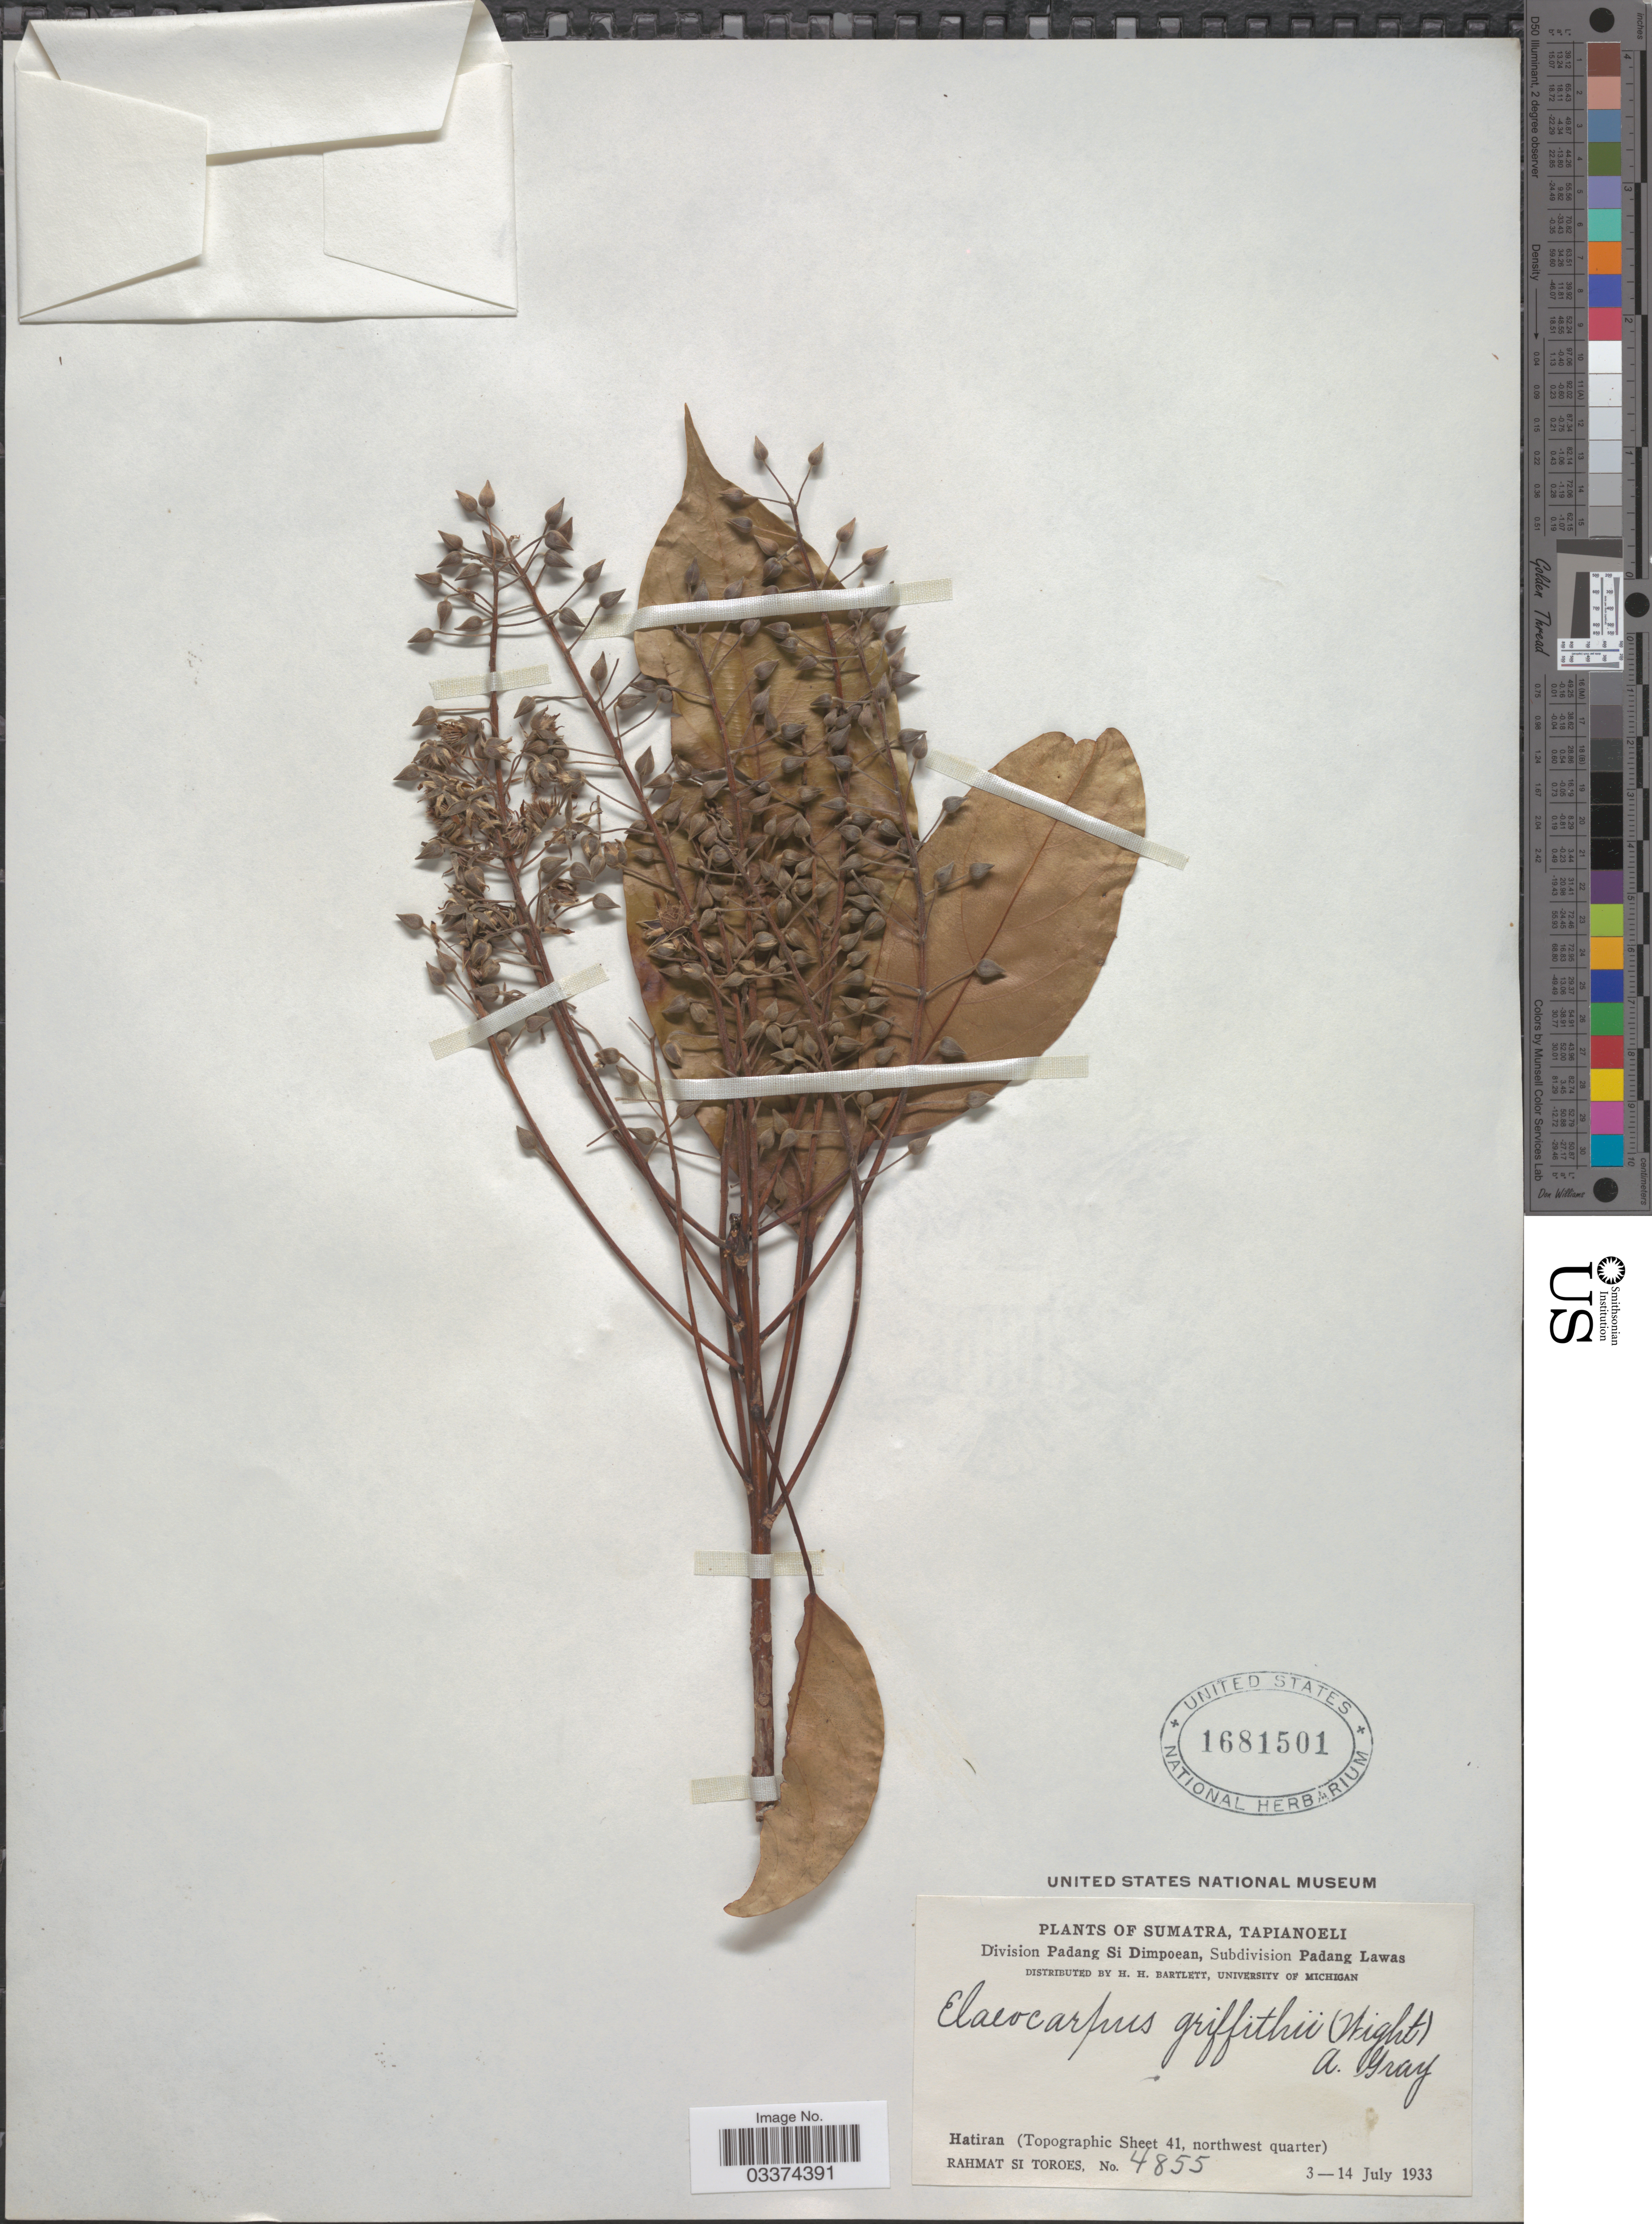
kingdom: Plantae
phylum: Tracheophyta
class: Magnoliopsida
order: Oxalidales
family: Elaeocarpaceae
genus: Elaeocarpus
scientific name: Elaeocarpus griffithii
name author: (Wight) A. Gray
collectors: Rahmat Si Boeea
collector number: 4855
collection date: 1933-07-03/1933-07-14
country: Indonesia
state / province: Sumatra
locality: Tapianoeli, Division Padang Si Dimpoean, Subdivision Padang Lawas, Hatiran (Topographic Sheet 41, northwest quarter).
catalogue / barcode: US 1681501